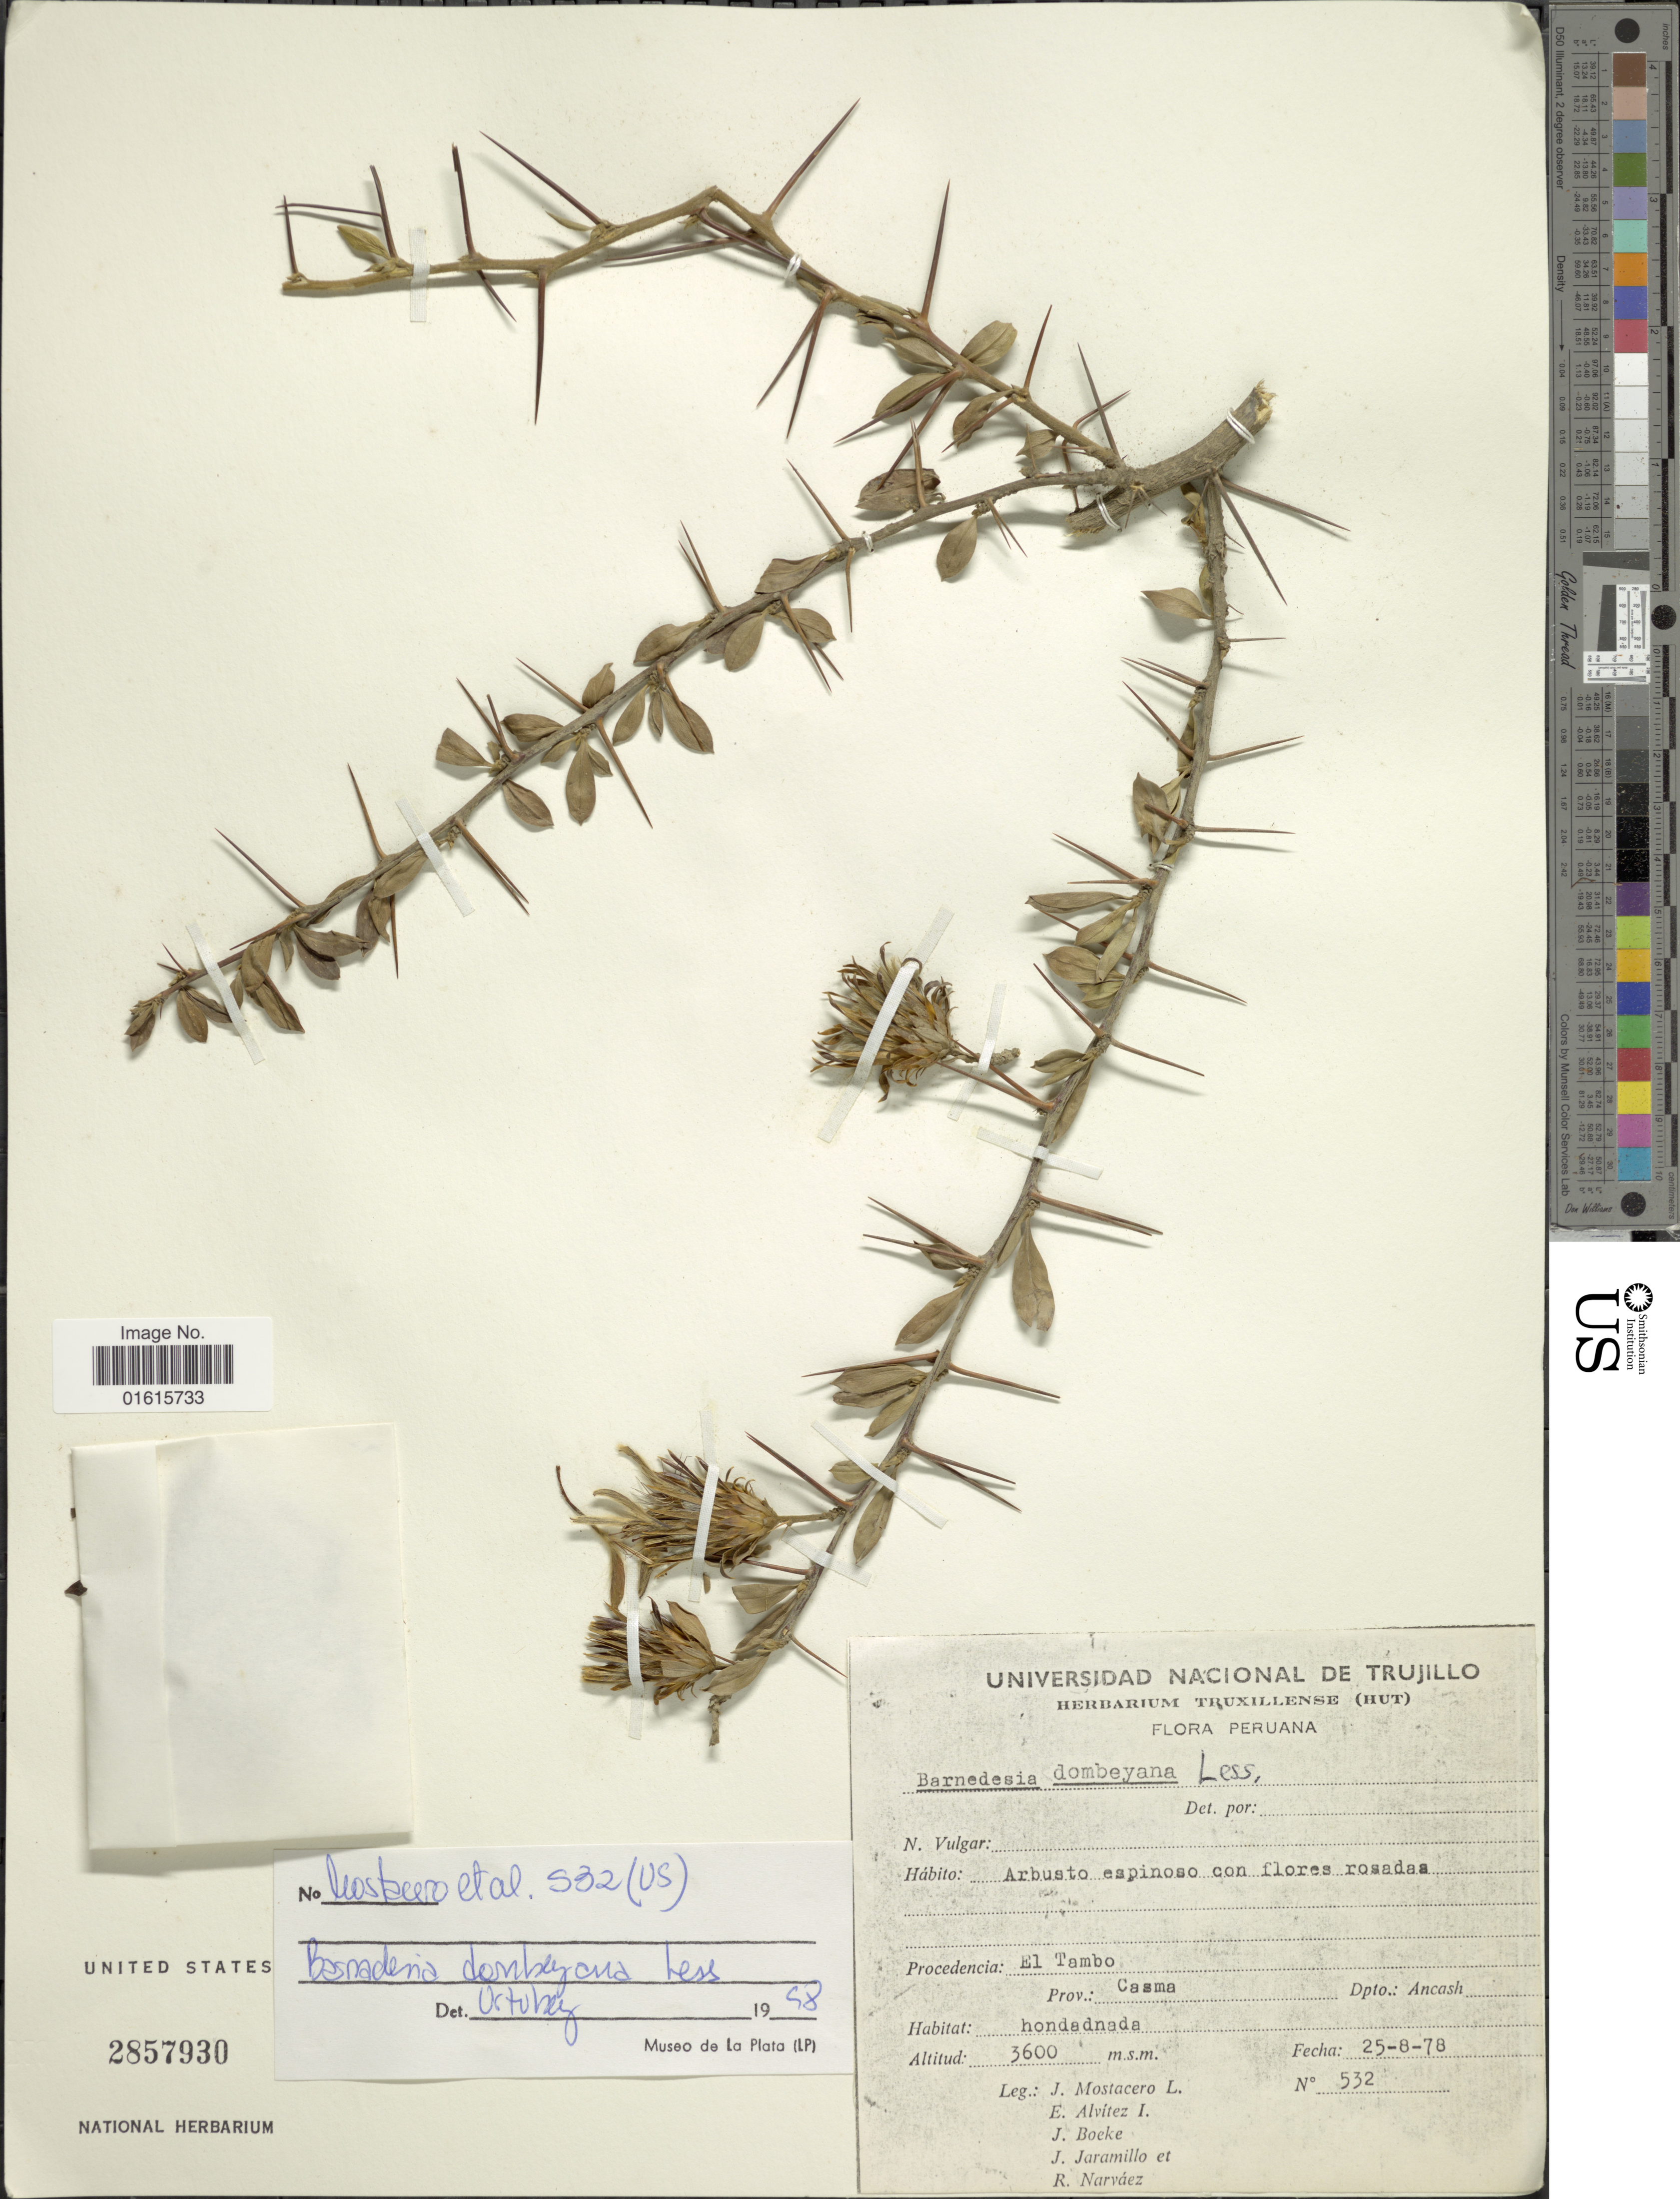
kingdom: Plantae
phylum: Tracheophyta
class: Magnoliopsida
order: Asterales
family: Asteraceae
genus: Barnadesia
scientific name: Barnadesia dombeyana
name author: Less.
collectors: J. Mostacero L., E. Alvitez I., J. D. Boeke, J. Jaramilo & R. Narváez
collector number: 532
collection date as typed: Transcribed d/m/y: 25/8/78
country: Peru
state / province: Ancash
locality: Procedencia: El Tambo, Prov. Casma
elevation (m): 3600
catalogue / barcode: US 2857930